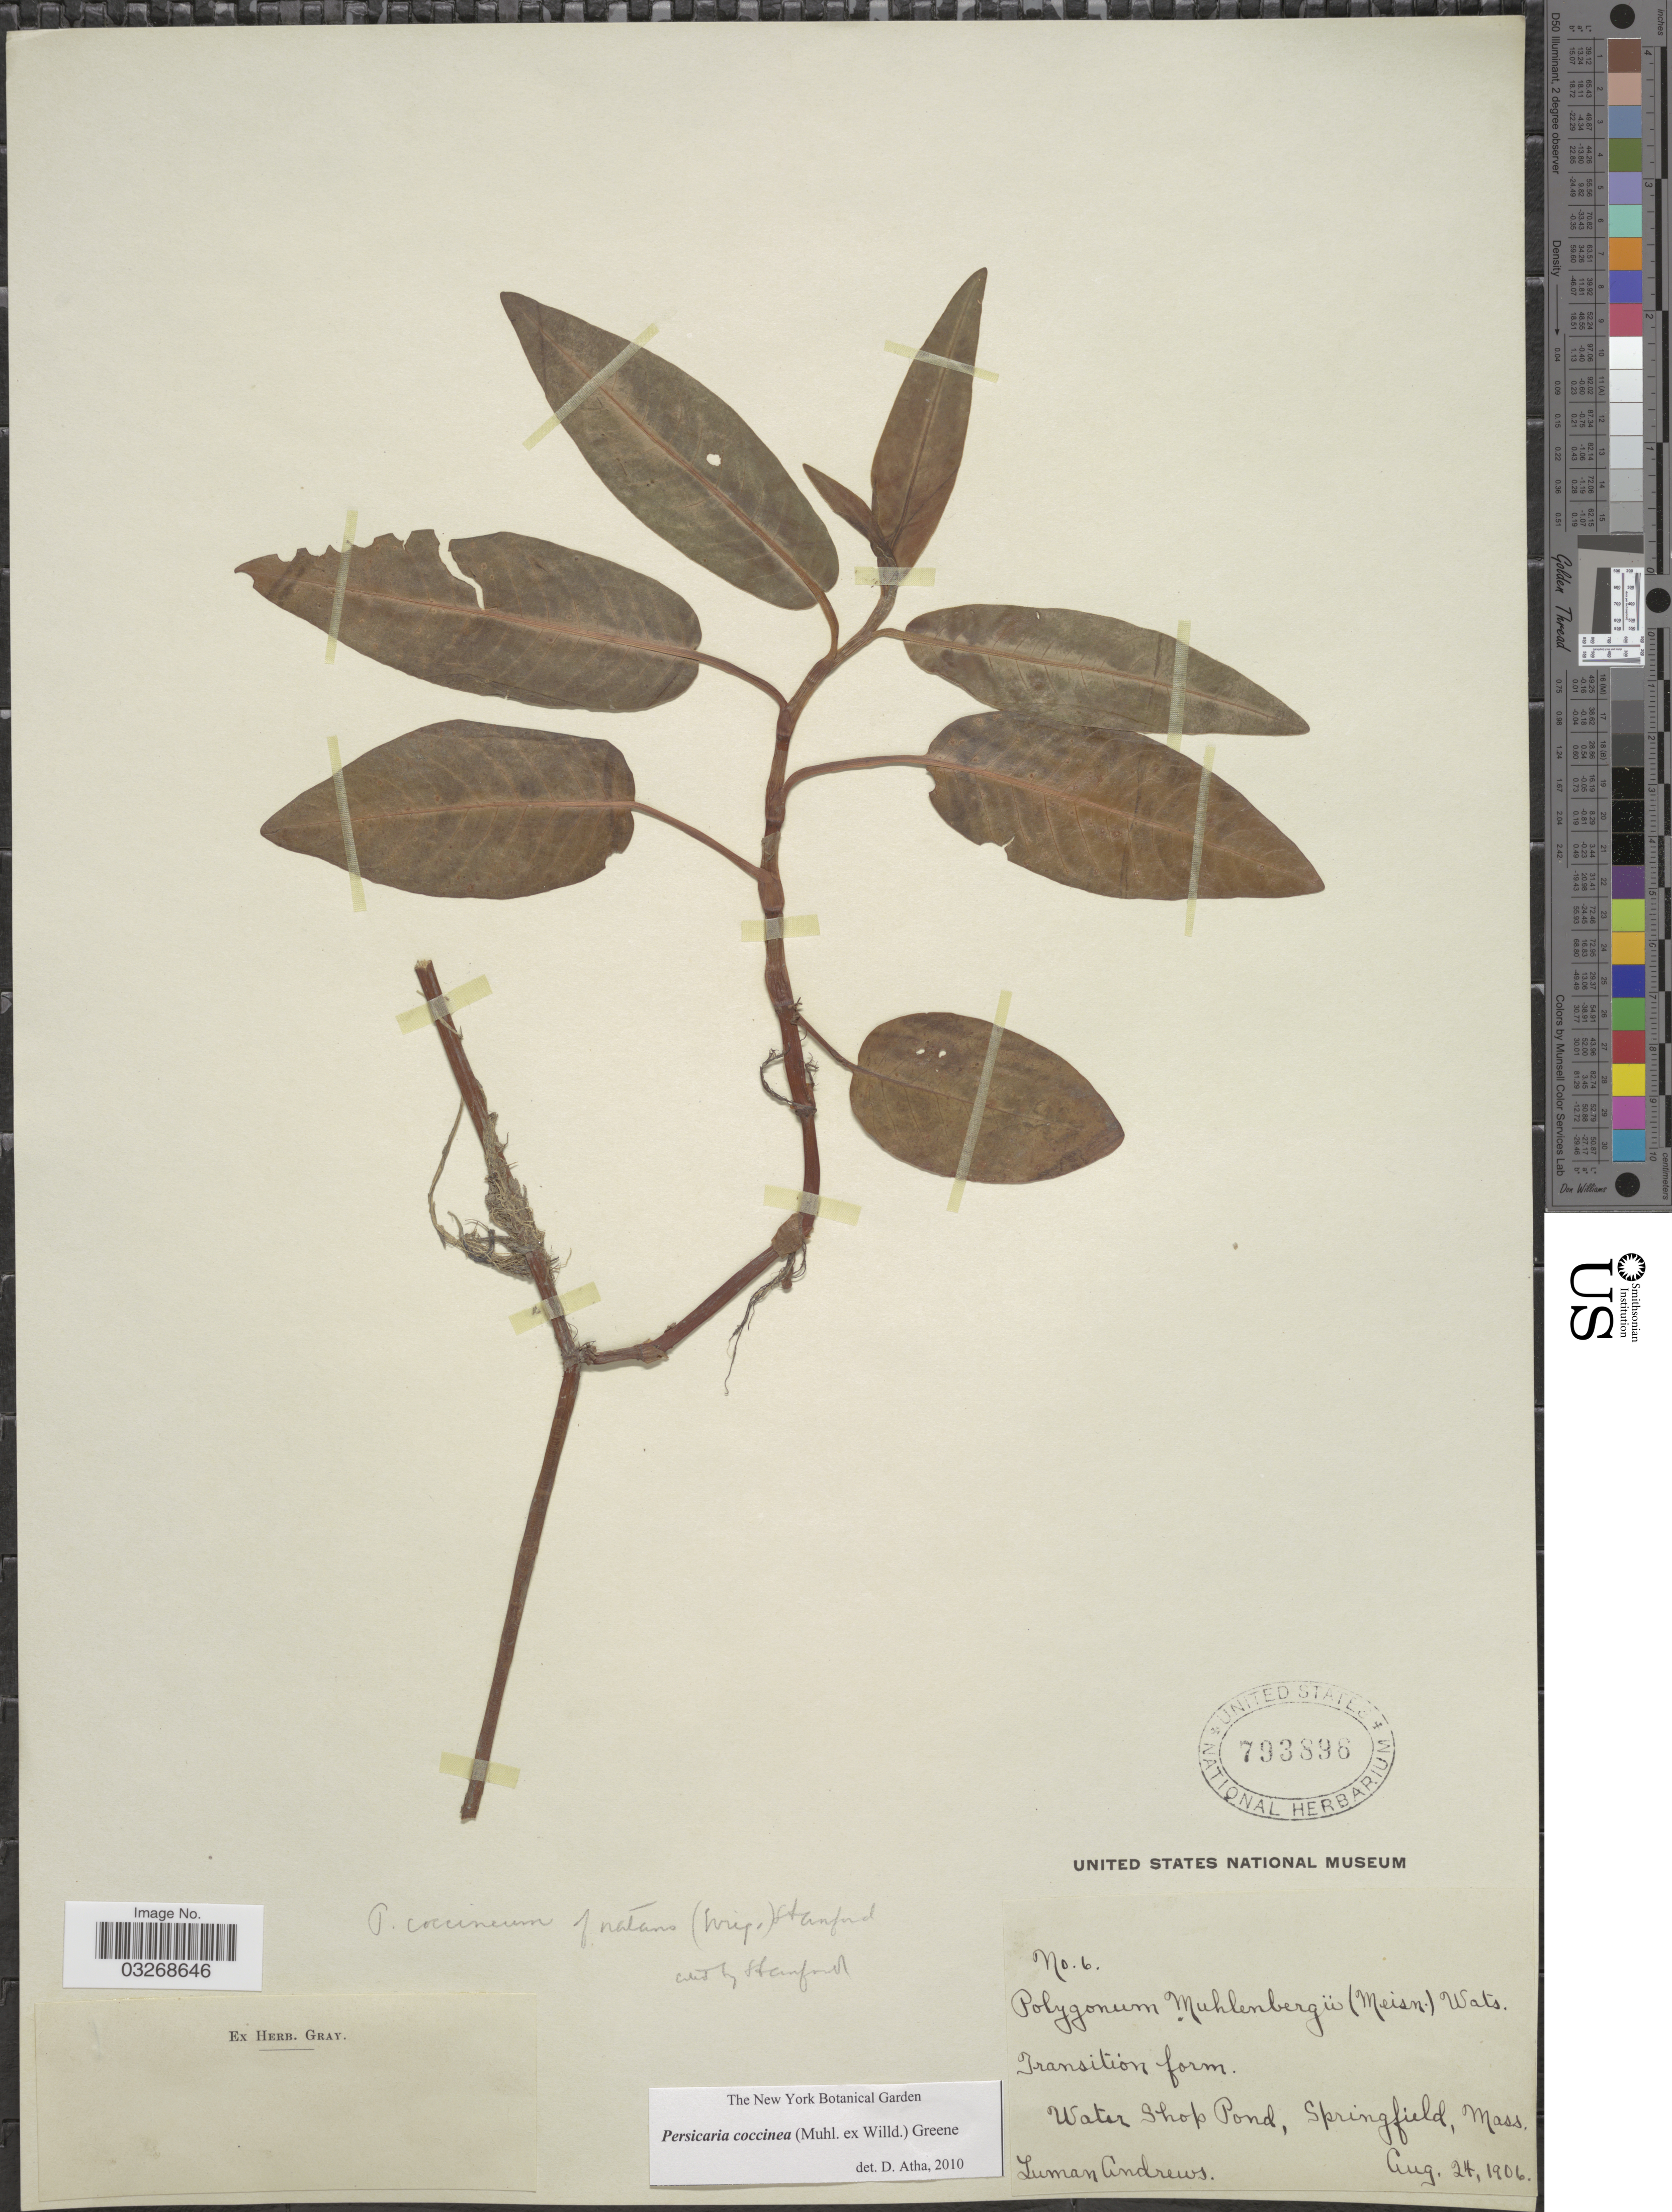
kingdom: Plantae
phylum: Tracheophyta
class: Magnoliopsida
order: Caryophyllales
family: Polygonaceae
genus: Persicaria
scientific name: Persicaria coccinea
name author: (Muhl. ex Willd.) Greene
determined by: Atha, D. E.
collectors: L. Andrews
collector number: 6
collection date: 1906-08-24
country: United States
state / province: Massachusetts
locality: Water Shop Pond, Springfield.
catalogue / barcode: US 793896